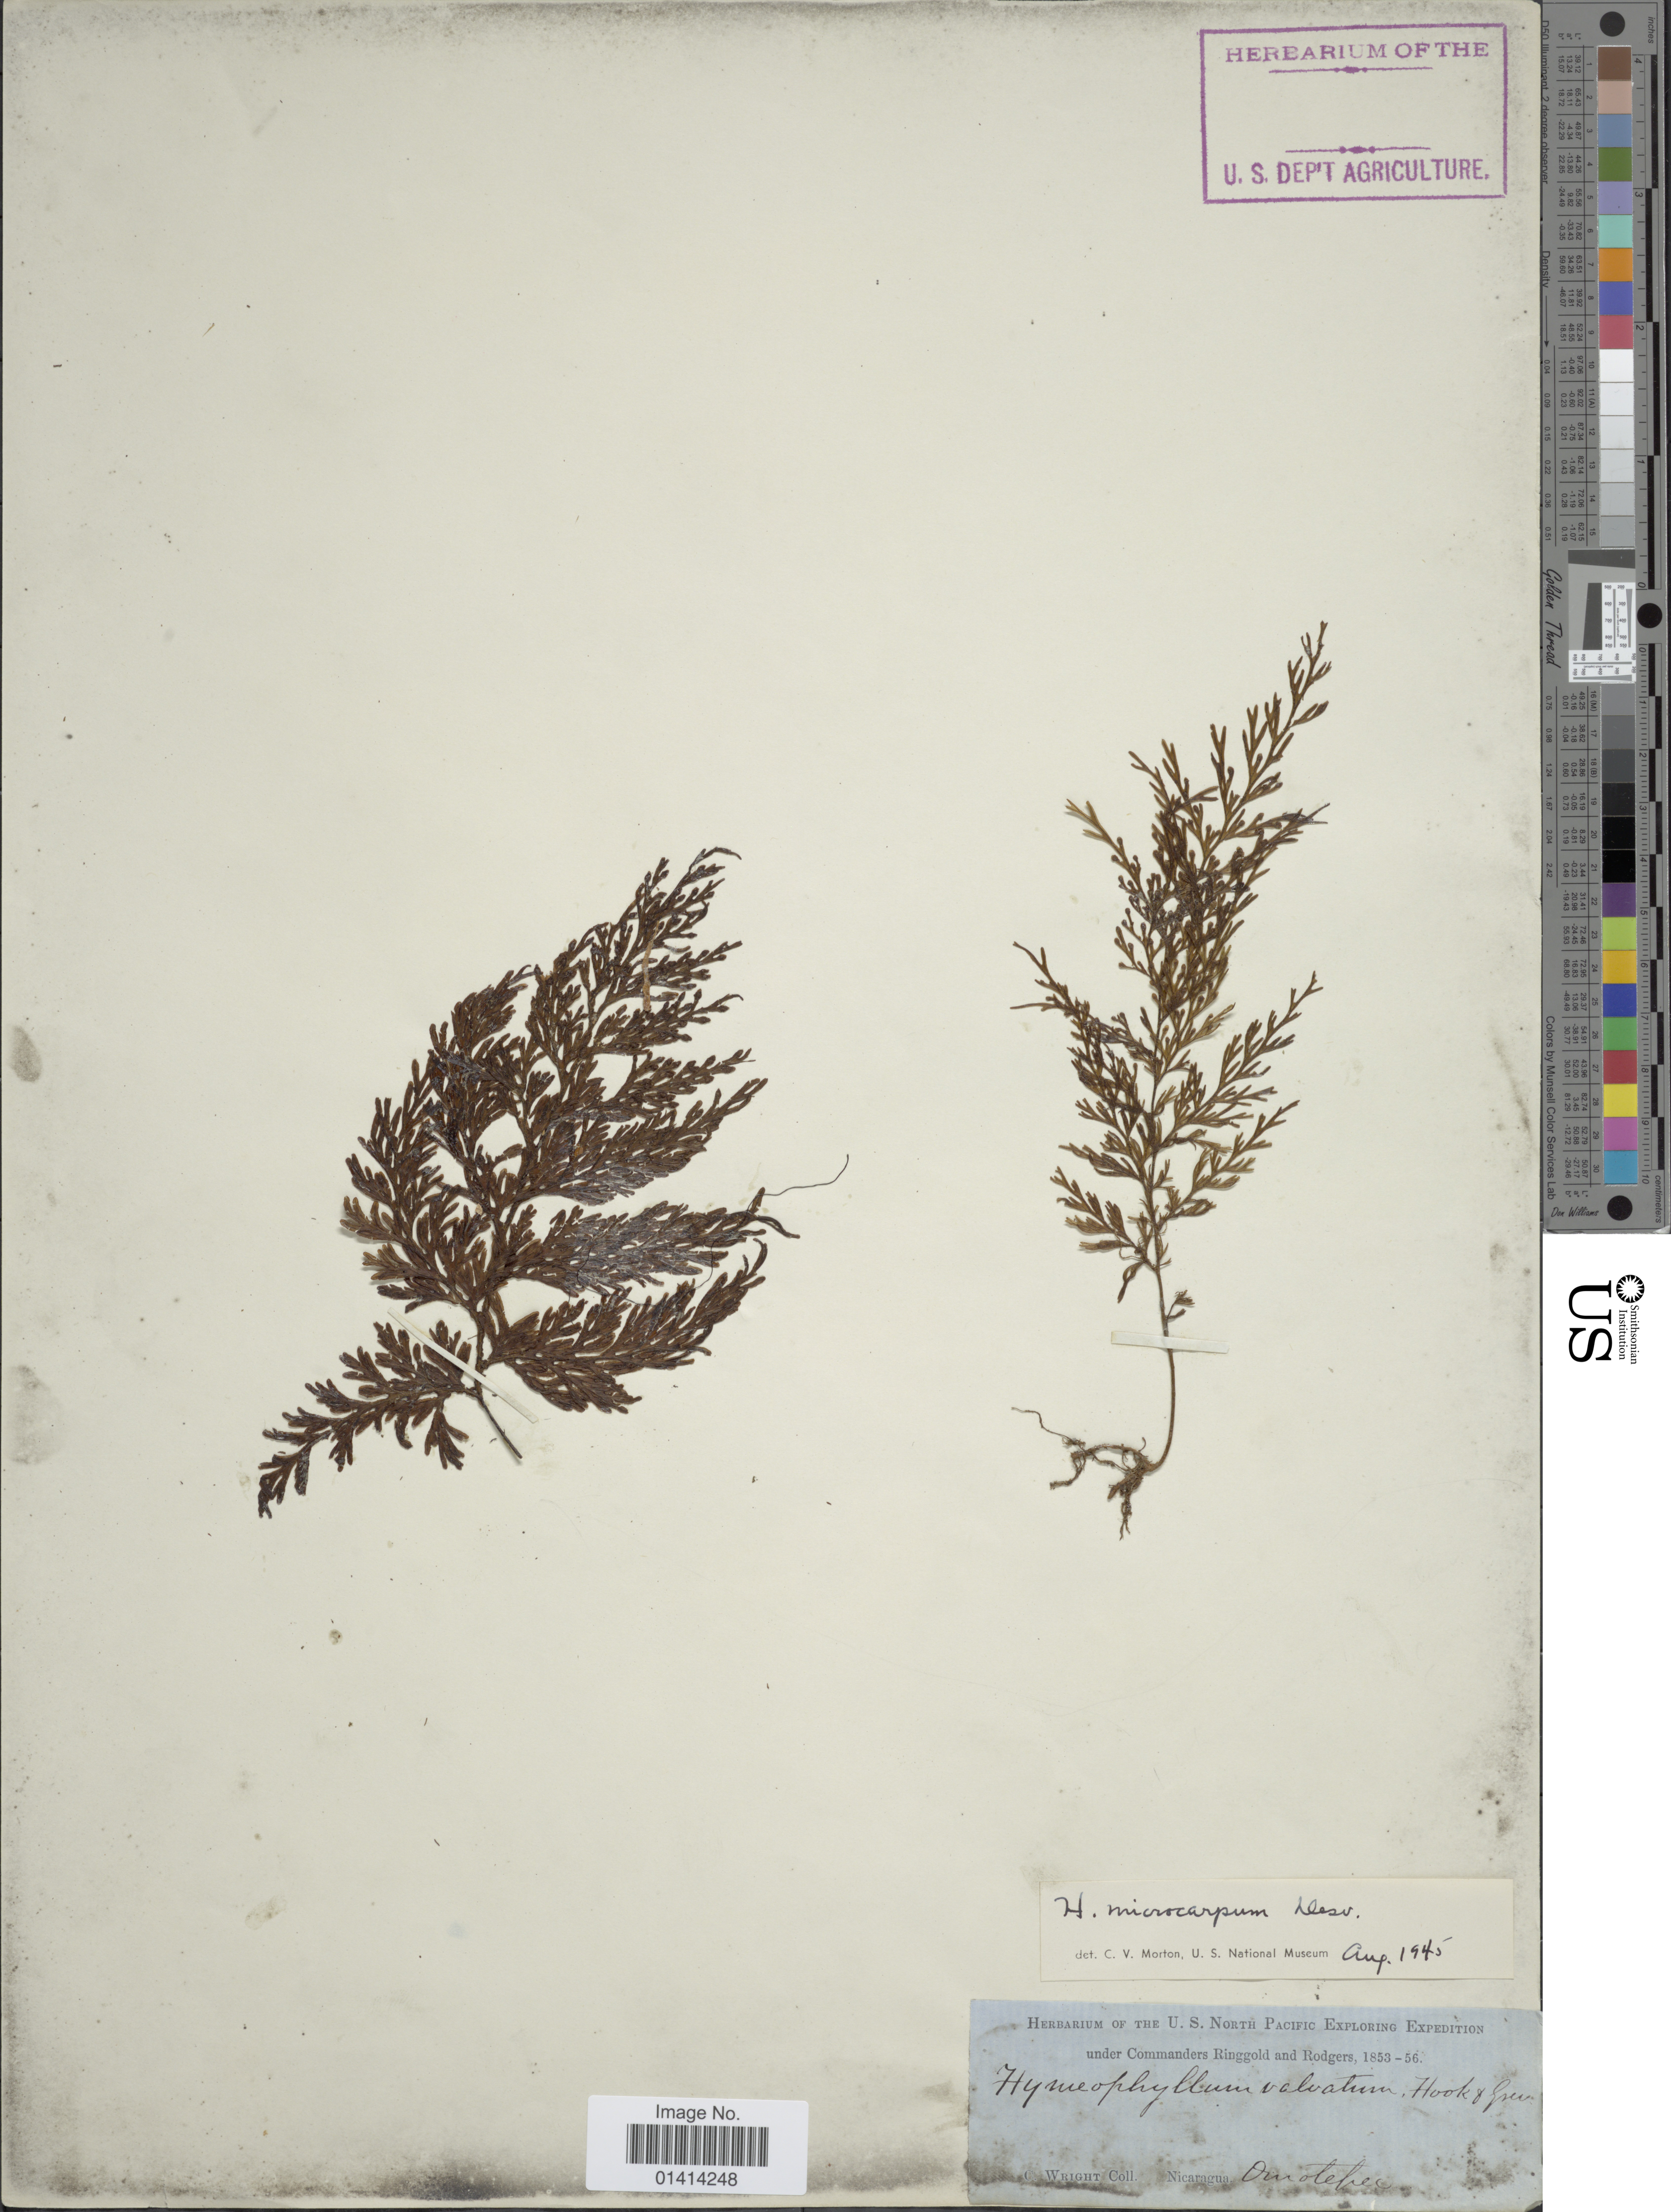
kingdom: Plantae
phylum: Tracheophyta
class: Polypodiopsida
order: Hymenophyllales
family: Hymenophyllaceae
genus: Hymenophyllum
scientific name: Hymenophyllum microcarpum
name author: (Desv.) Lellinger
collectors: C. Wright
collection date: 1853/1856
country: Nicaragua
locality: Omotepec